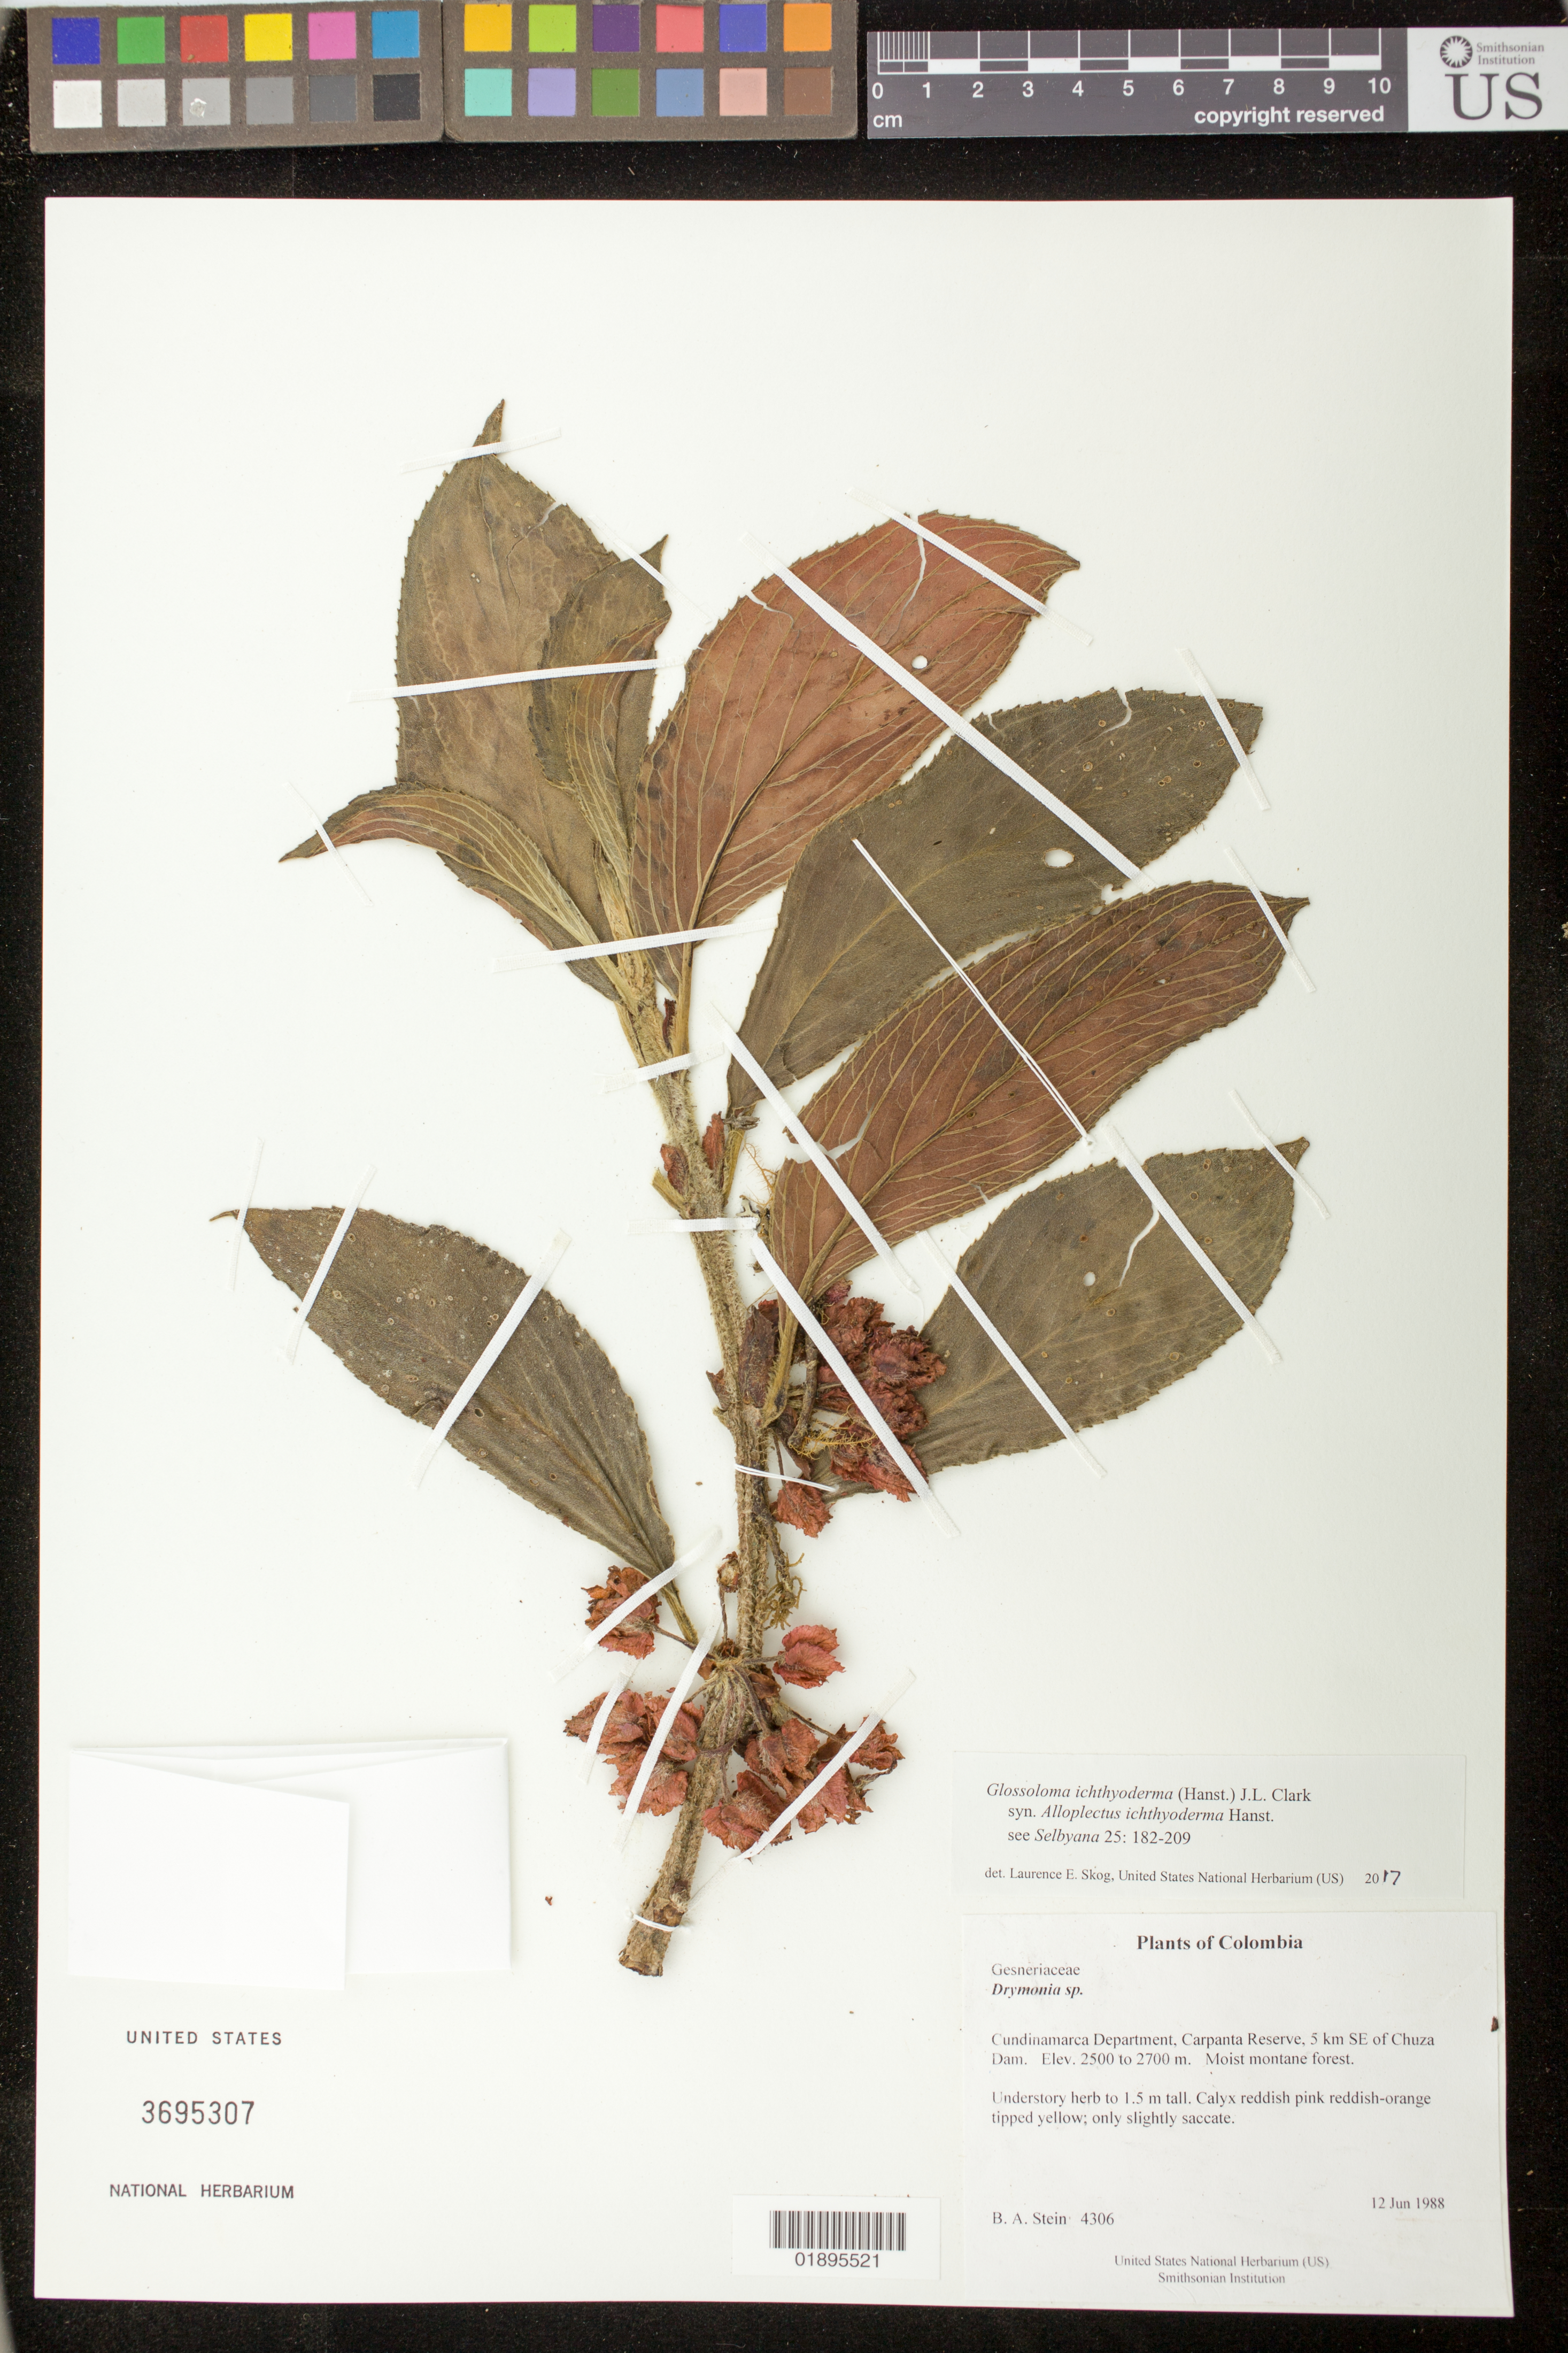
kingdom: Plantae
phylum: Tracheophyta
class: Magnoliopsida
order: Lamiales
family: Gesneriaceae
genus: Glossoloma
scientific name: Glossoloma ichthyoderma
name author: (Hanst.) J.L. Clark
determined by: Skog, Laurence E.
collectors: B. A. Stein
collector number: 4306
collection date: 1988-06-12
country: Colombia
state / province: Cundinamarca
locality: Carpanta Reserve, 5 km SE of Chuza Dam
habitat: Moist montane forest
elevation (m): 2500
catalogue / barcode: US 3695307